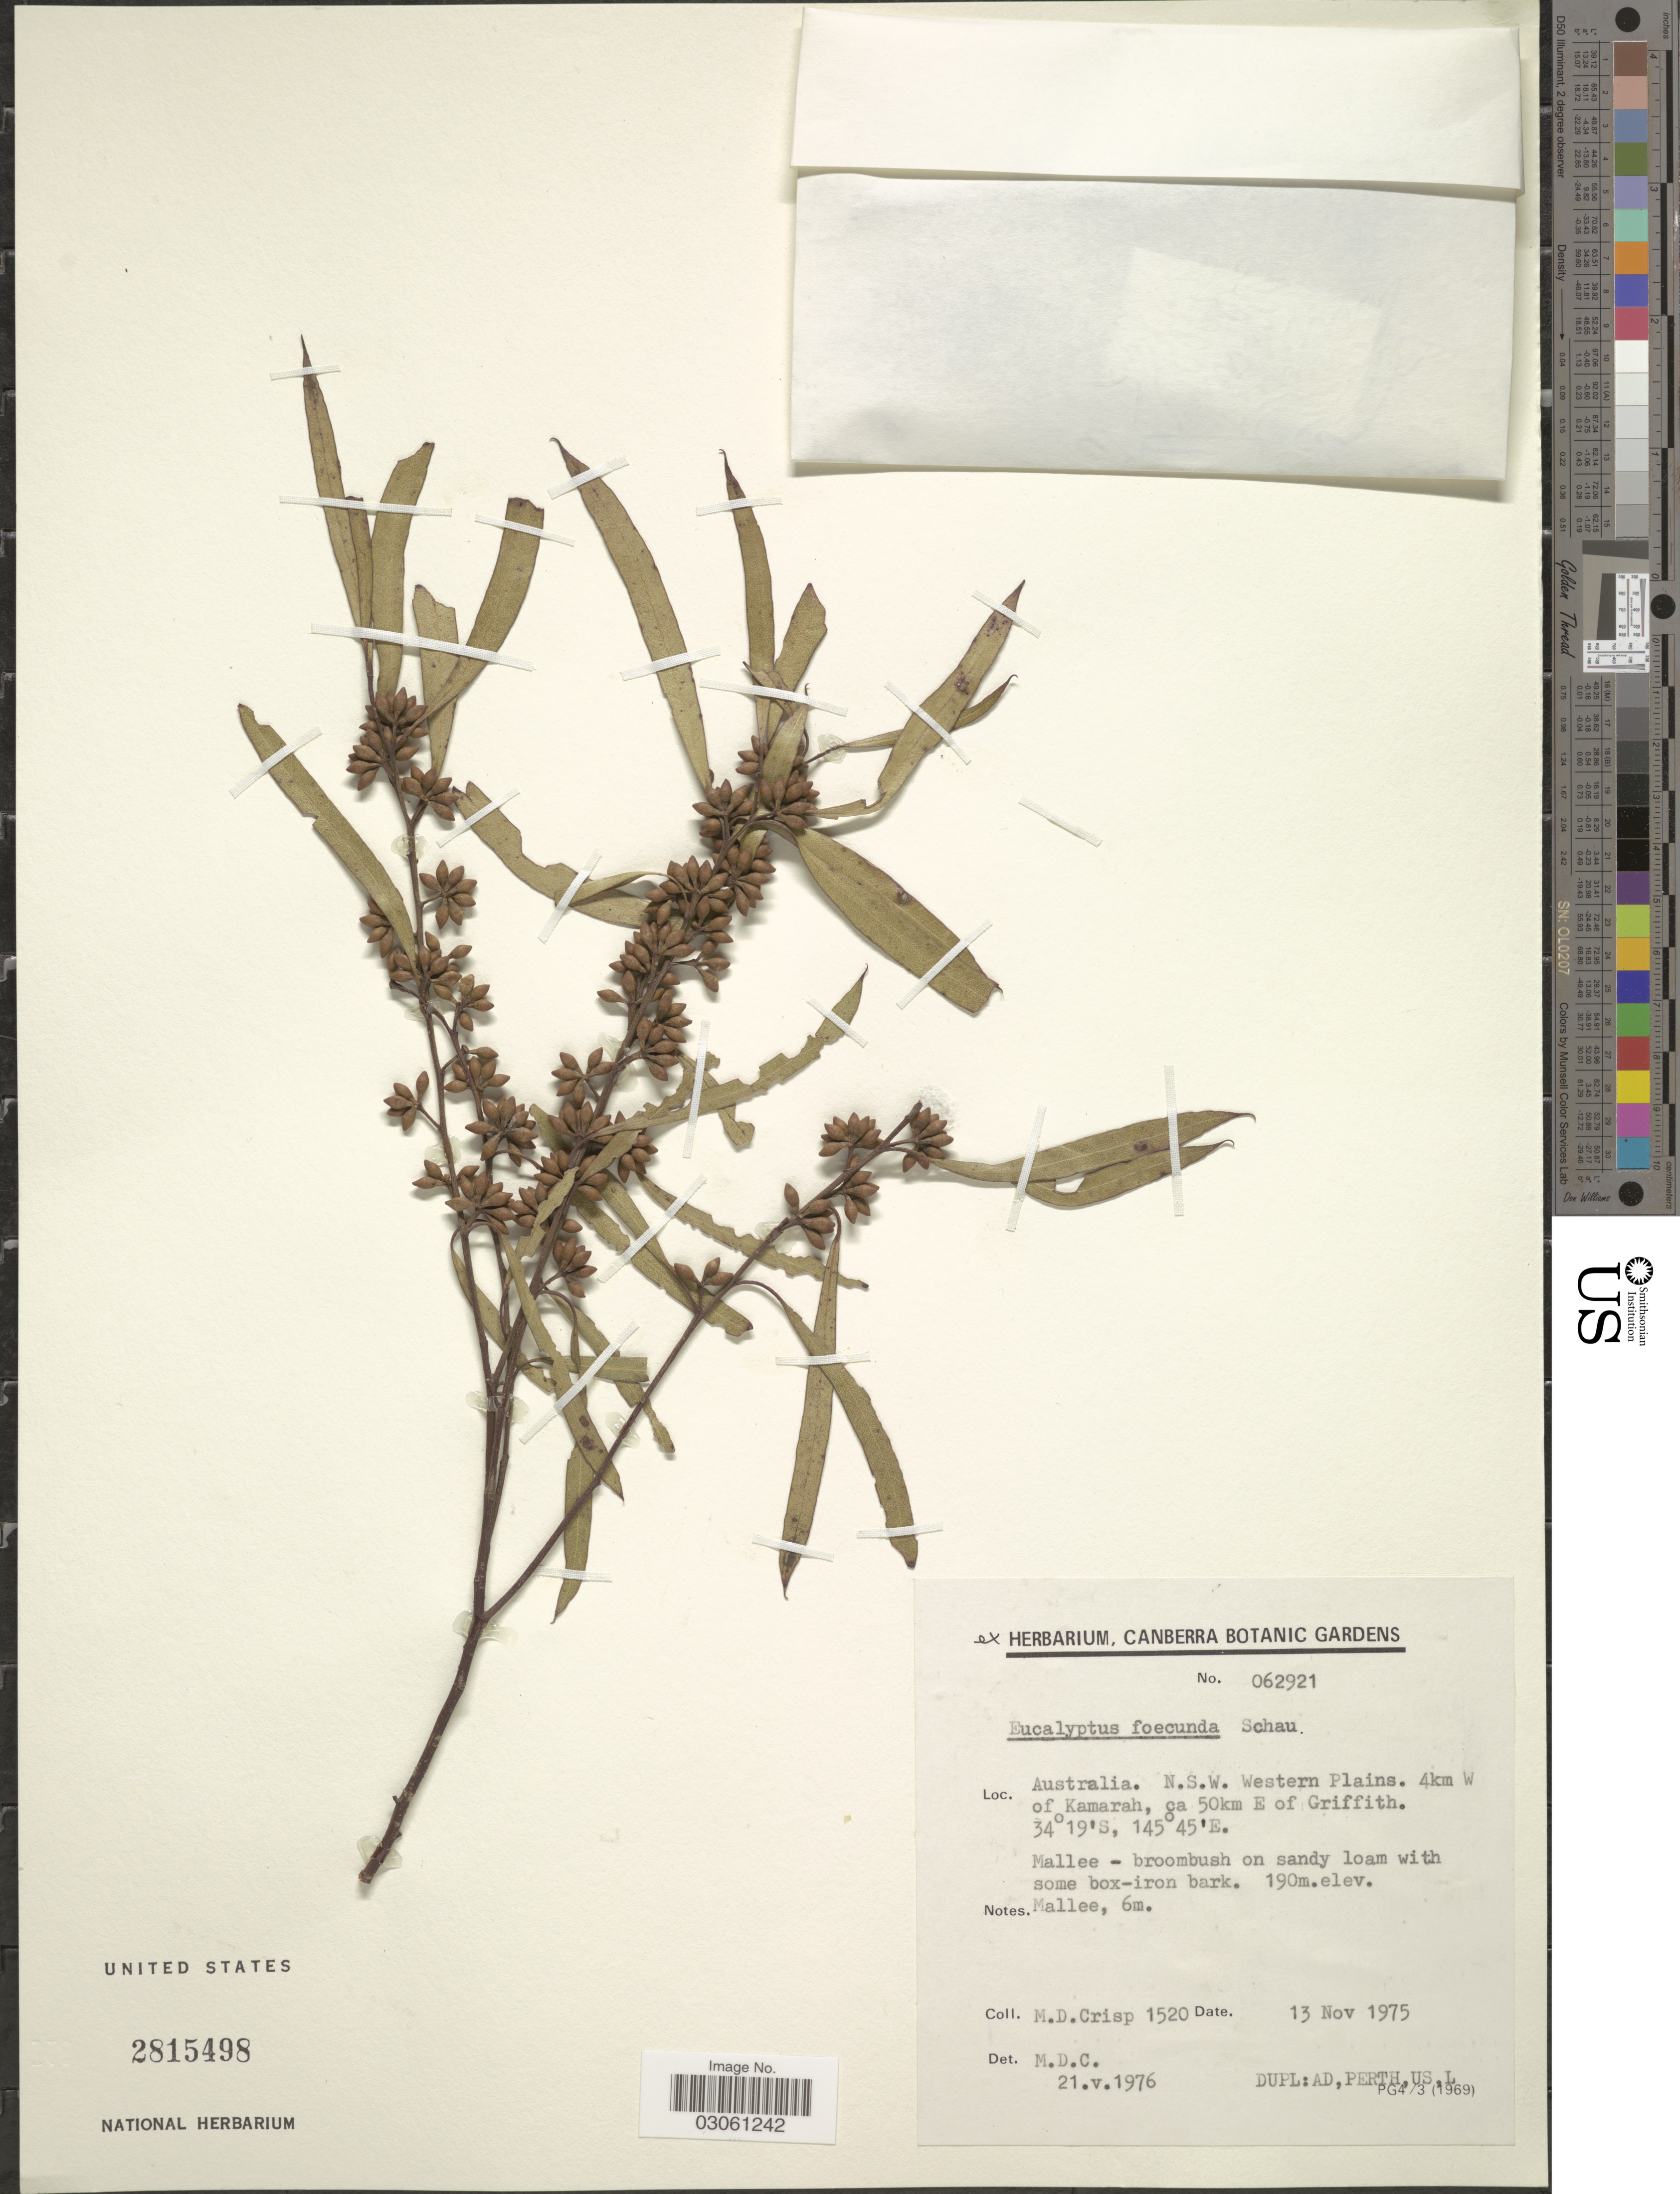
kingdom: Plantae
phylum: Tracheophyta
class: Magnoliopsida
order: Myrtales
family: Myrtaceae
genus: Eucalyptus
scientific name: Eucalyptus foecunda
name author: Schauer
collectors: M. Crisp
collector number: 1520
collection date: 1975-11-13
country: Australia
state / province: New South Wales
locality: N.S.W. Western Plains. 4km W of Kamarah, ca 50km E of Griffith.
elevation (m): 190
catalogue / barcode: US 2815498